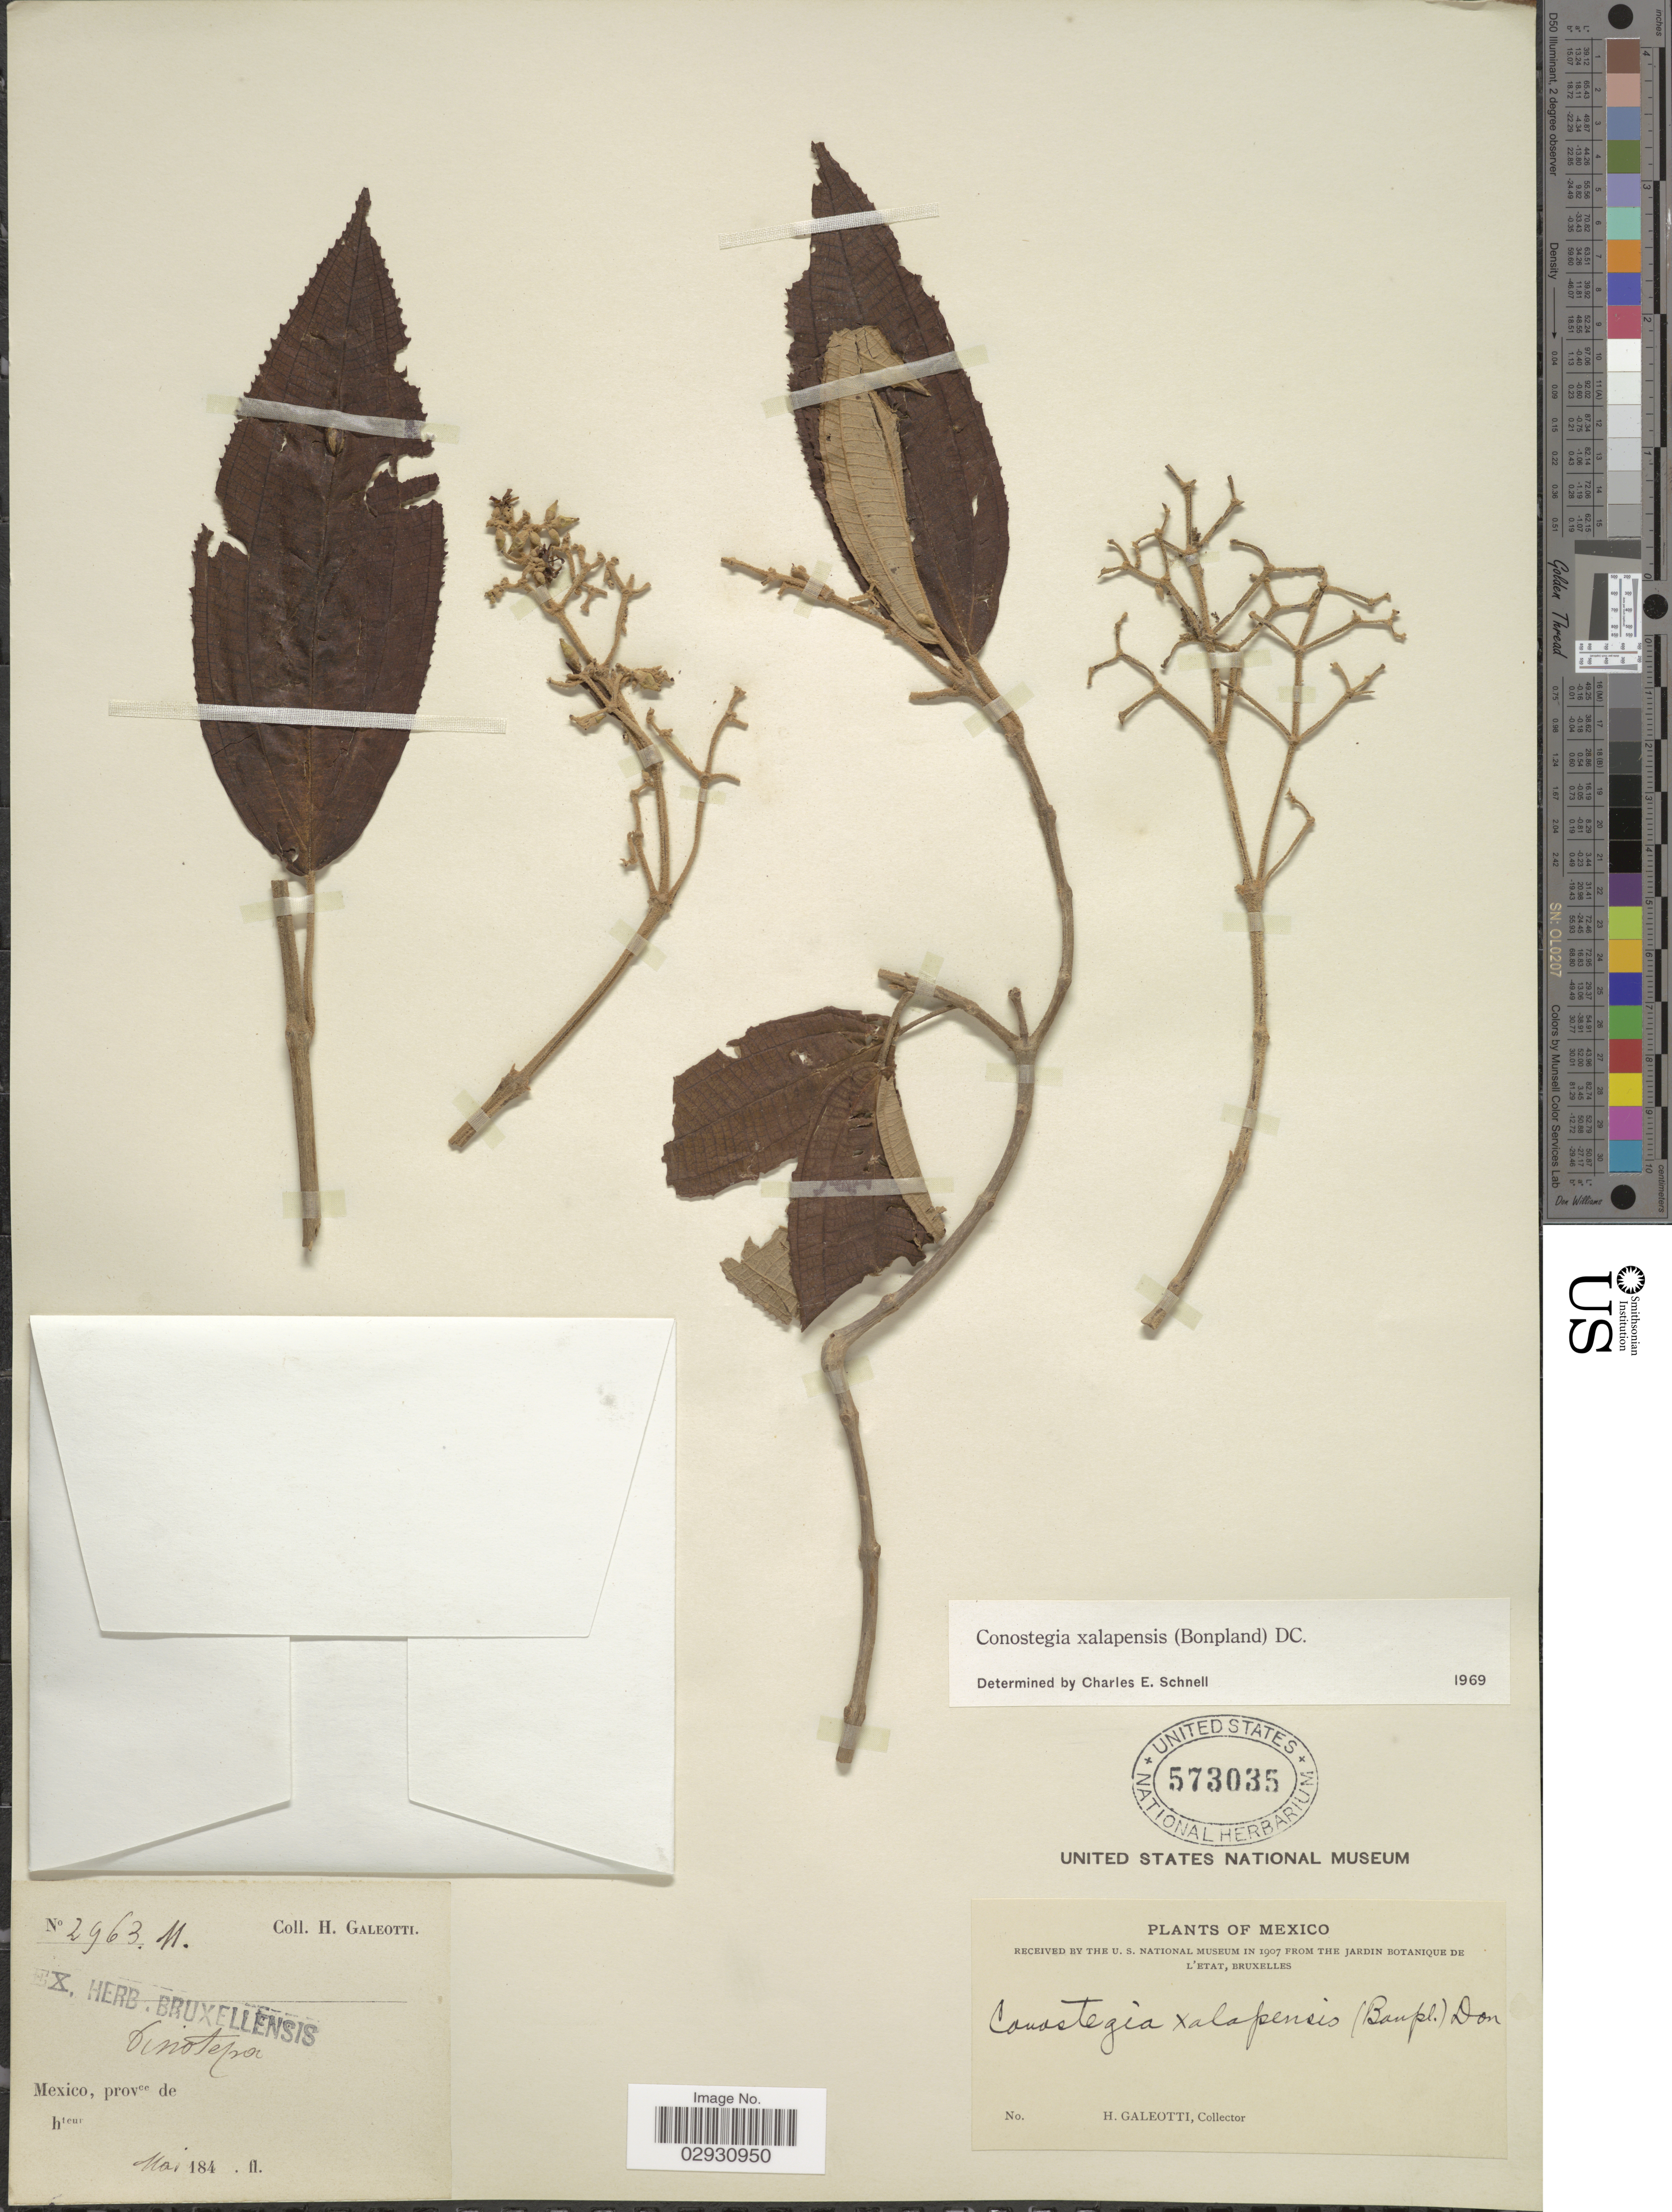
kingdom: Plantae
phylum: Tracheophyta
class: Magnoliopsida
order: Myrtales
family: Melastomataceae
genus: Conostegia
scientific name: Conostegia quadrangularis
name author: Schltdl. ex Steud.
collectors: H. G. Galeotti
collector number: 2963M*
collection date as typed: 184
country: Mexico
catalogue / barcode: US 573035